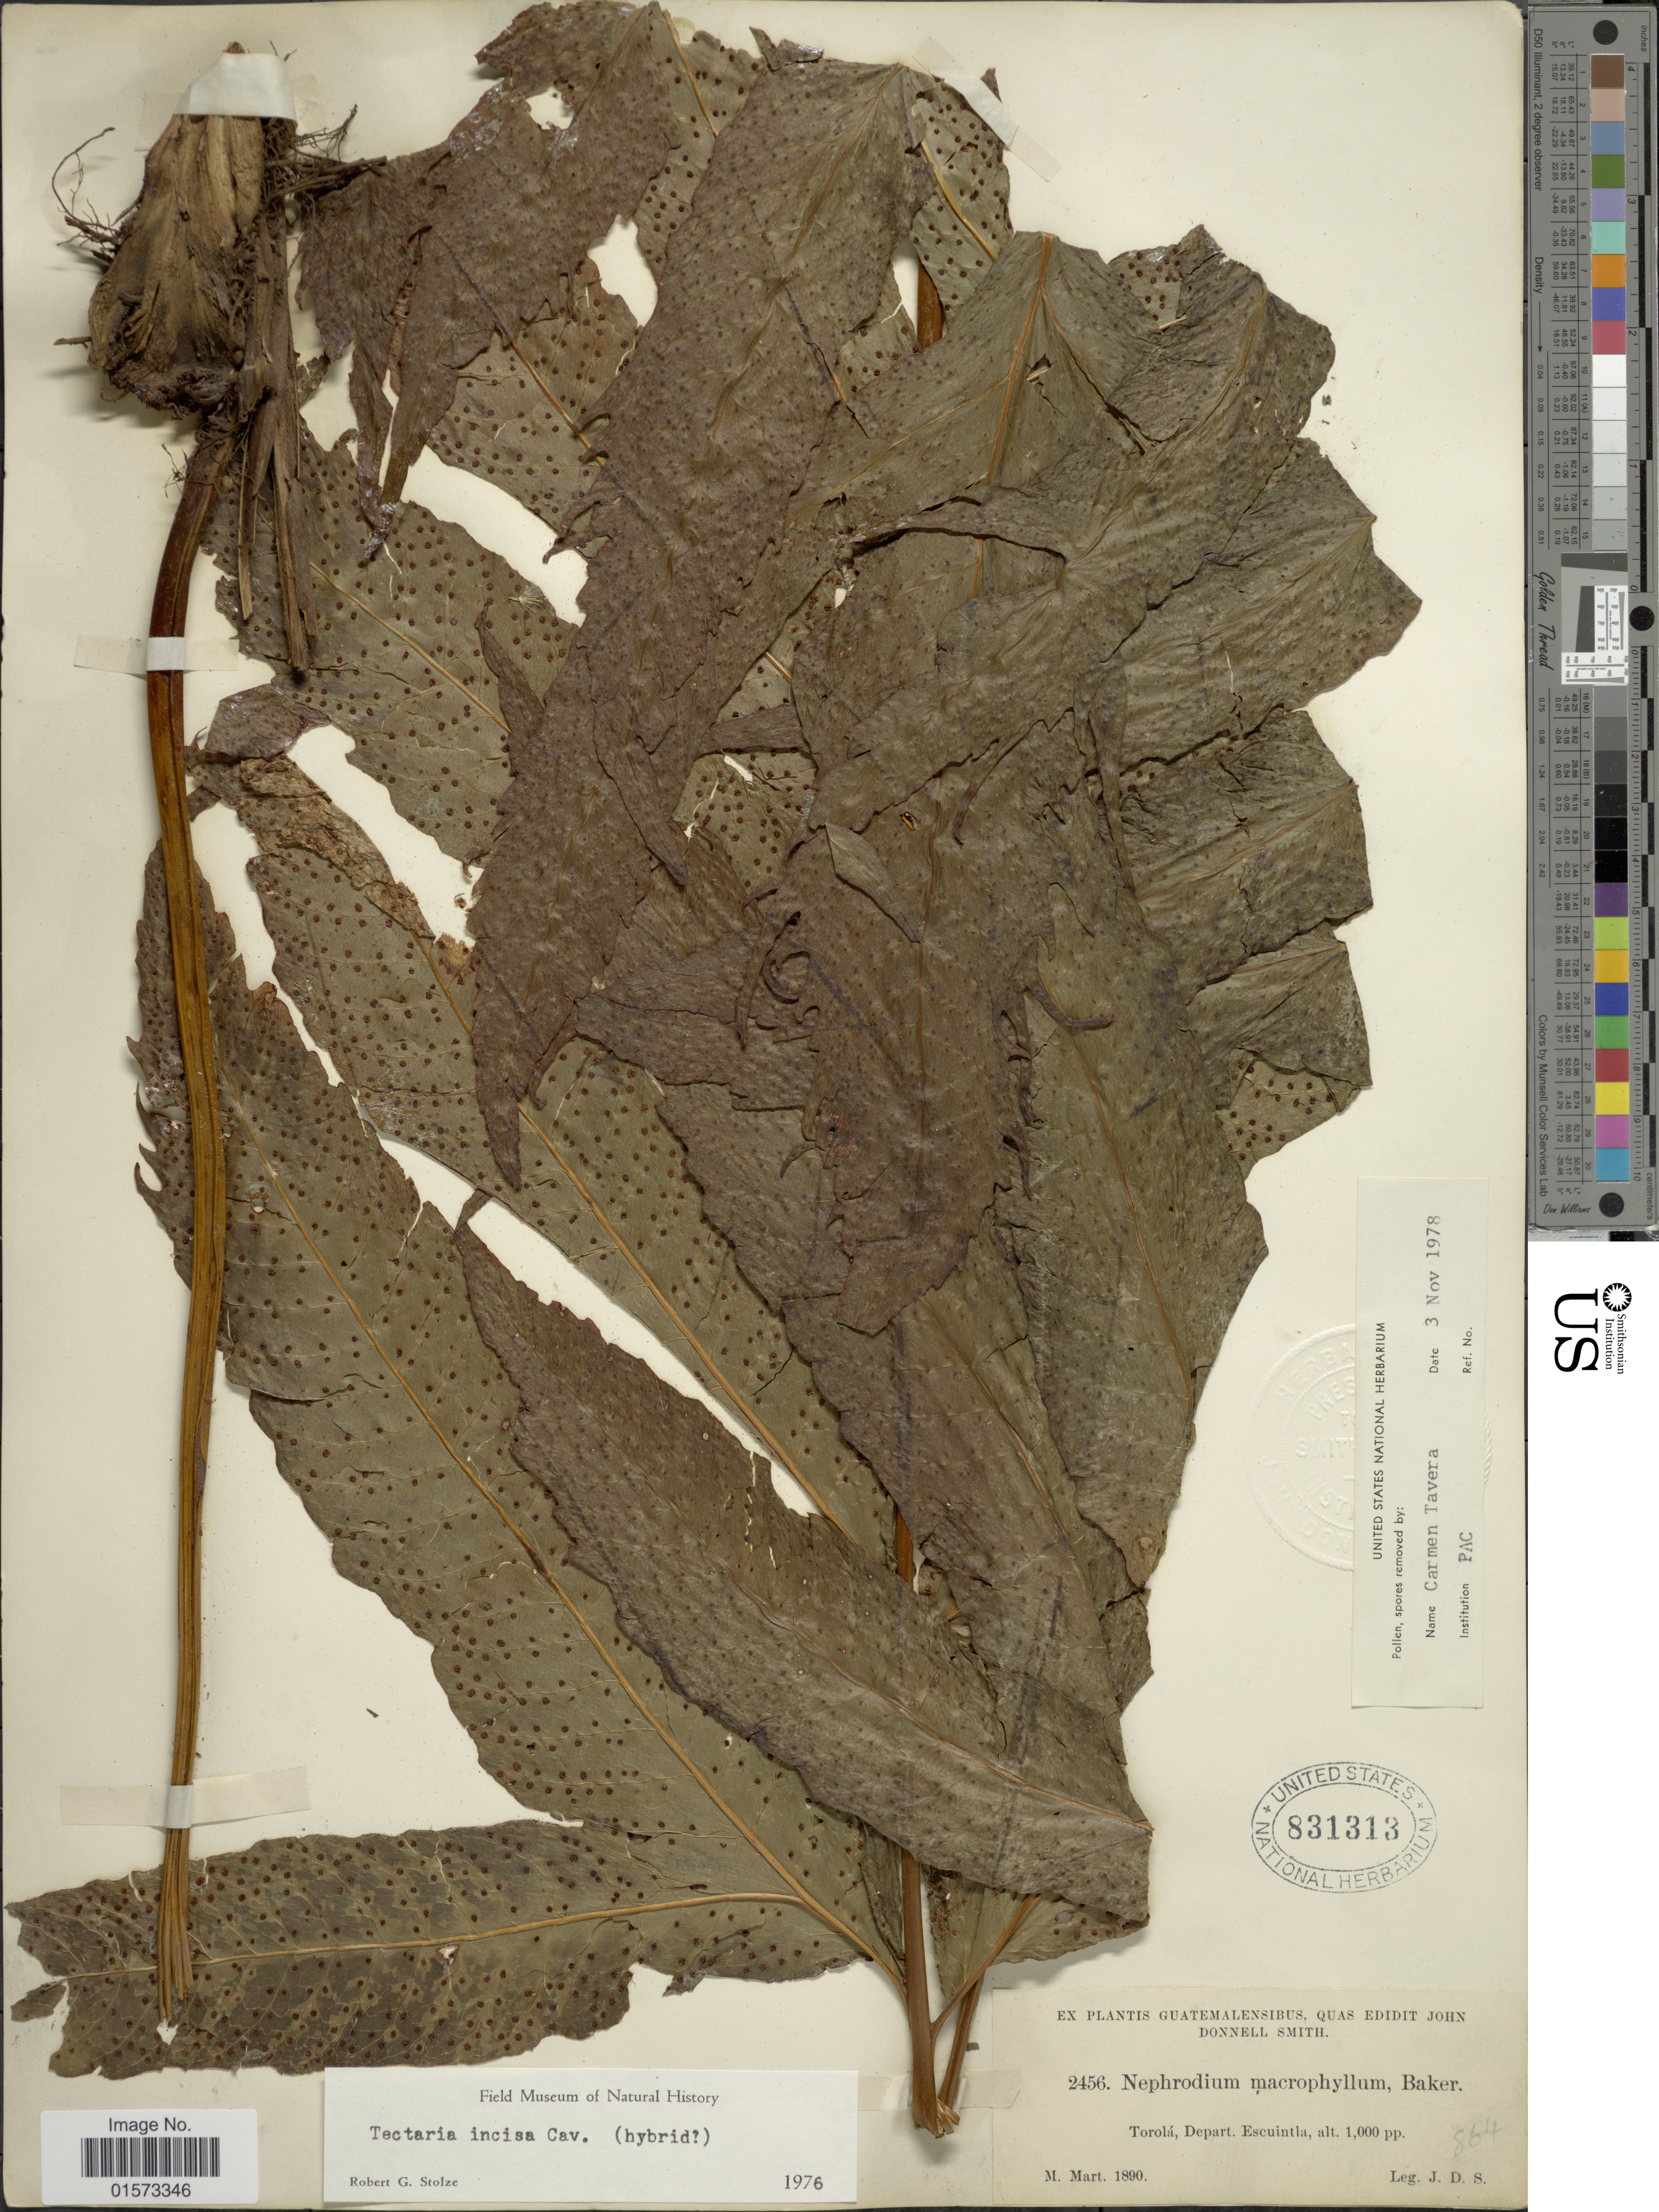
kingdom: Plantae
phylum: Tracheophyta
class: Polypodiopsida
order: Polypodiales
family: Tectariaceae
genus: Tectaria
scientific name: Tectaria incisa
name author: Cav.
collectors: J. Donnell Smith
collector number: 2456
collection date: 1890-03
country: Guatemala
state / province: Escuintla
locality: Torola, Depart. Escuintla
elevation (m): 305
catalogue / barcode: US 831313